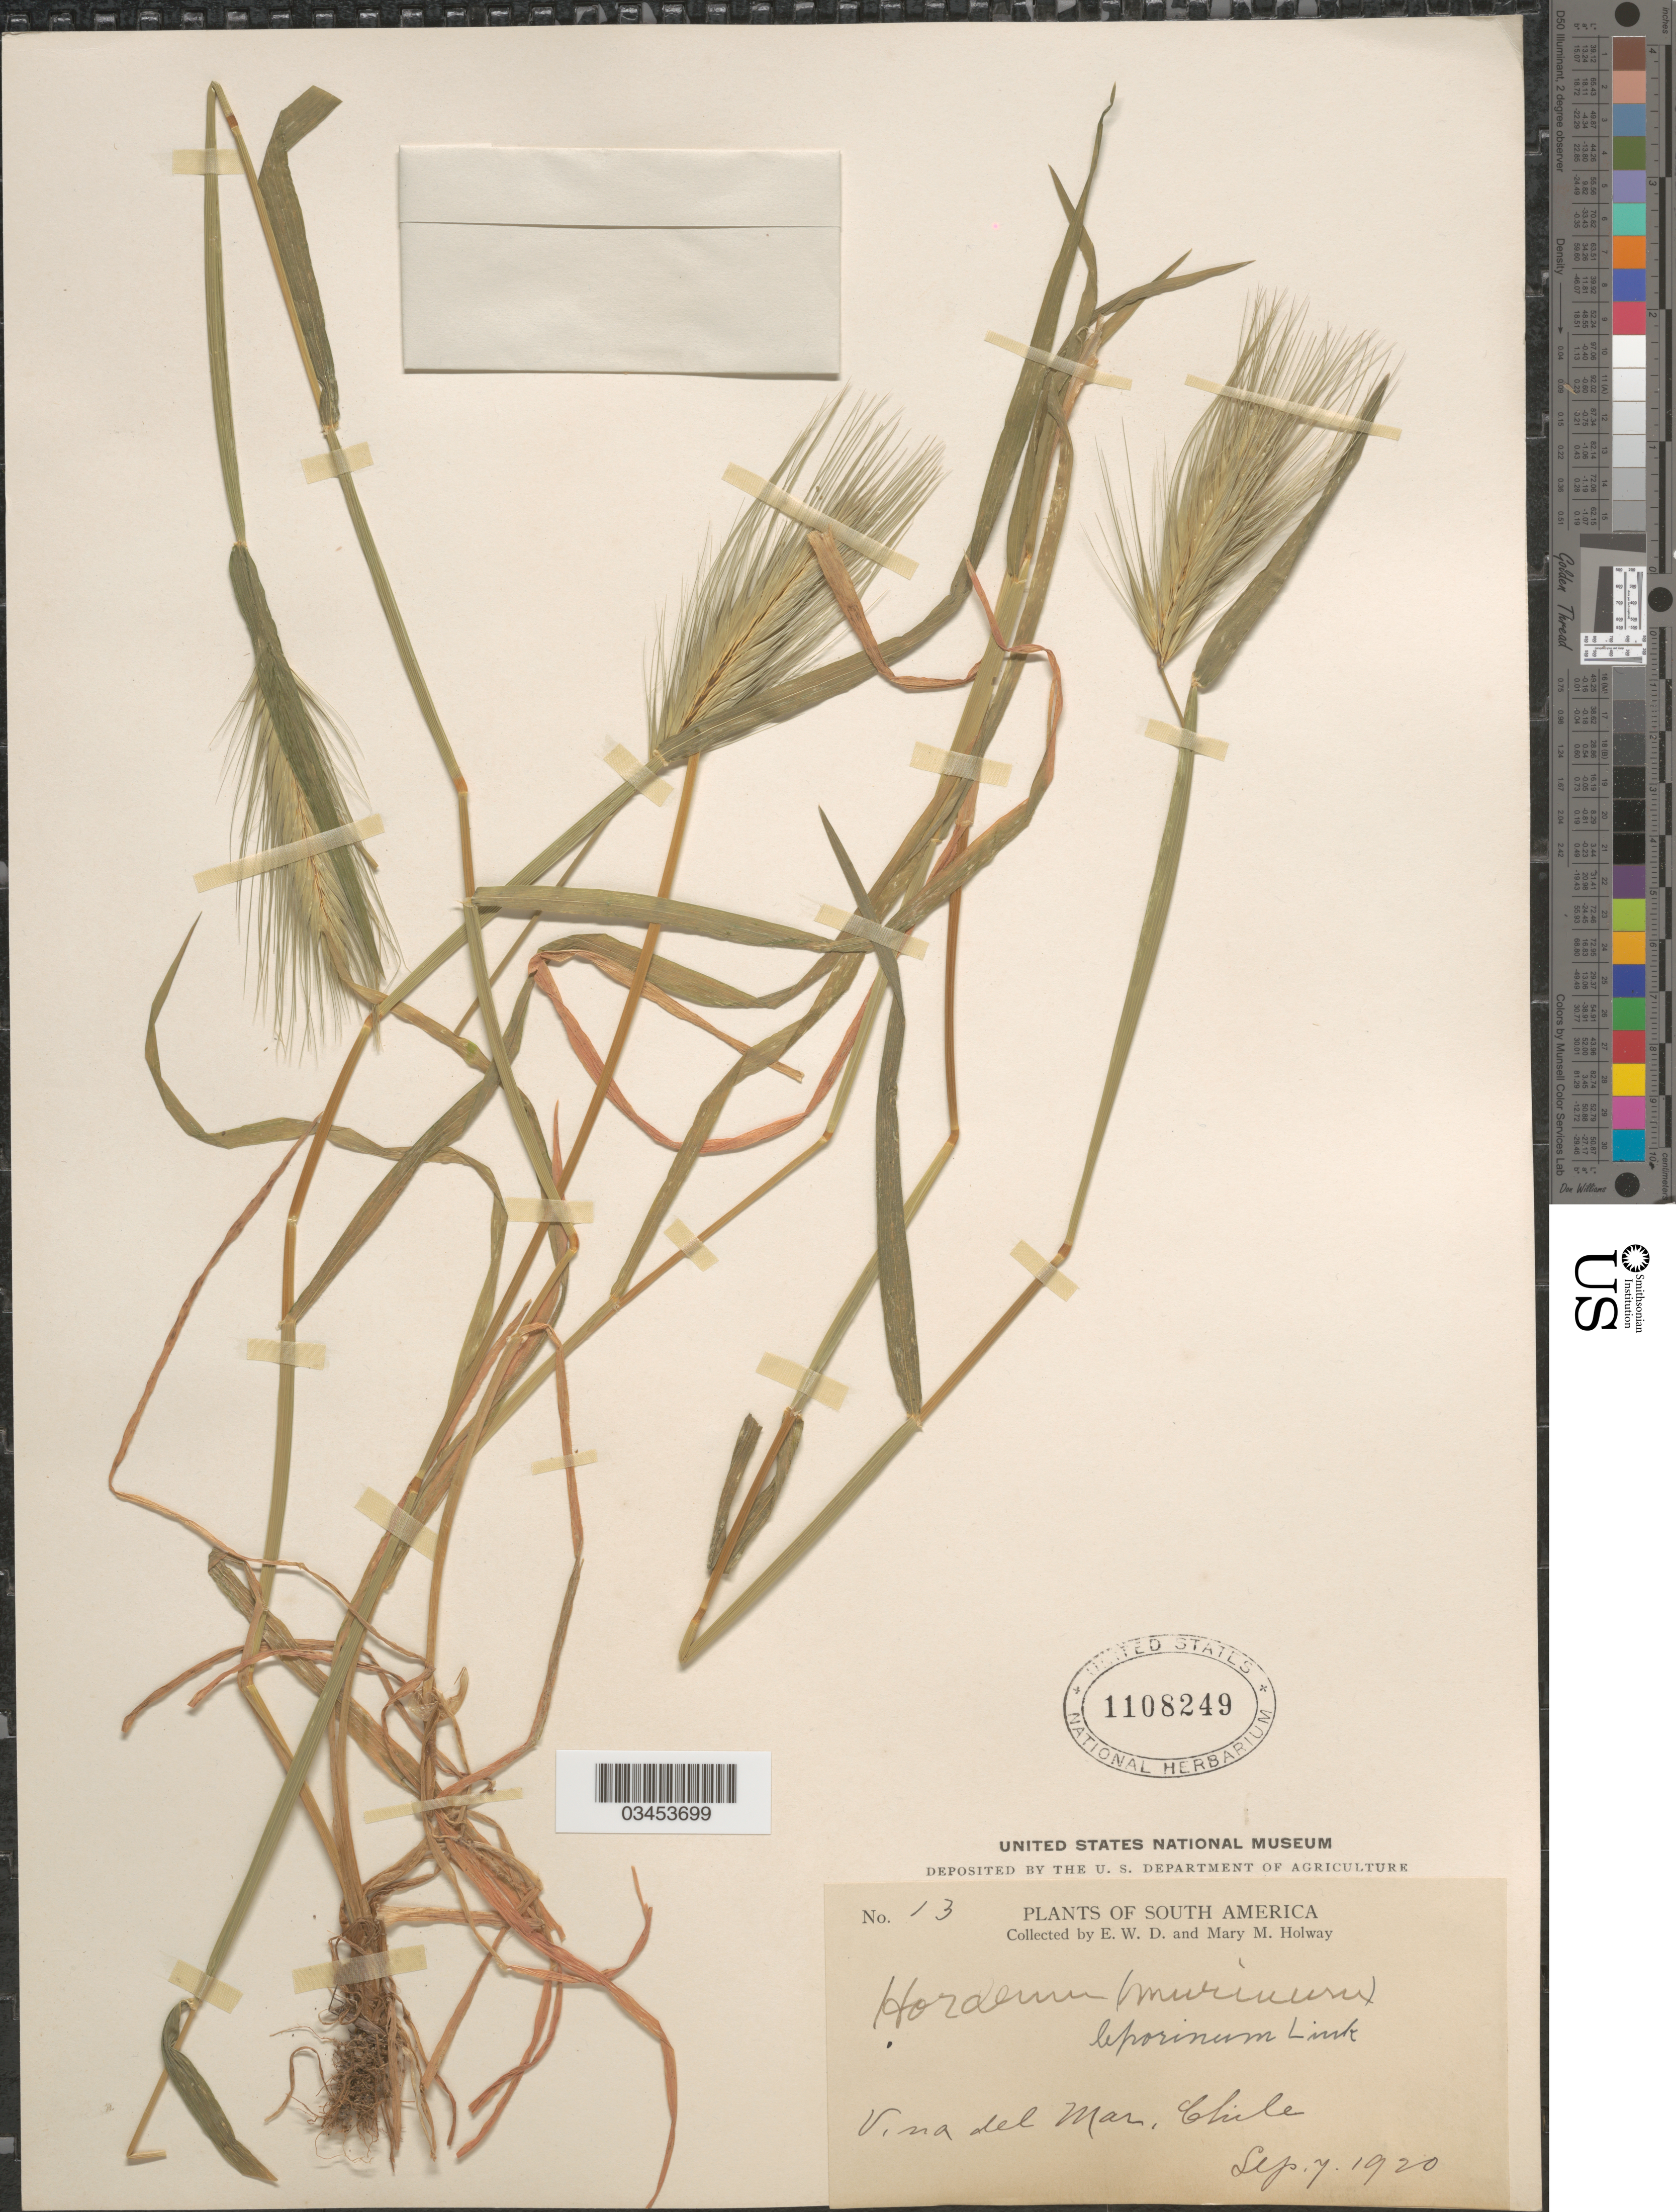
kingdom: Plantae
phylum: Tracheophyta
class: Liliopsida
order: Poales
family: Poaceae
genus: Hordeum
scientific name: Hordeum murinum subsp. leporinum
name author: (Link) Arcang.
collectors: E. W. D. Holway & M. M. Holway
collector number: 13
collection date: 1920-09-07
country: Chile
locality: Vina del Mar.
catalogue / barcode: US 1108249